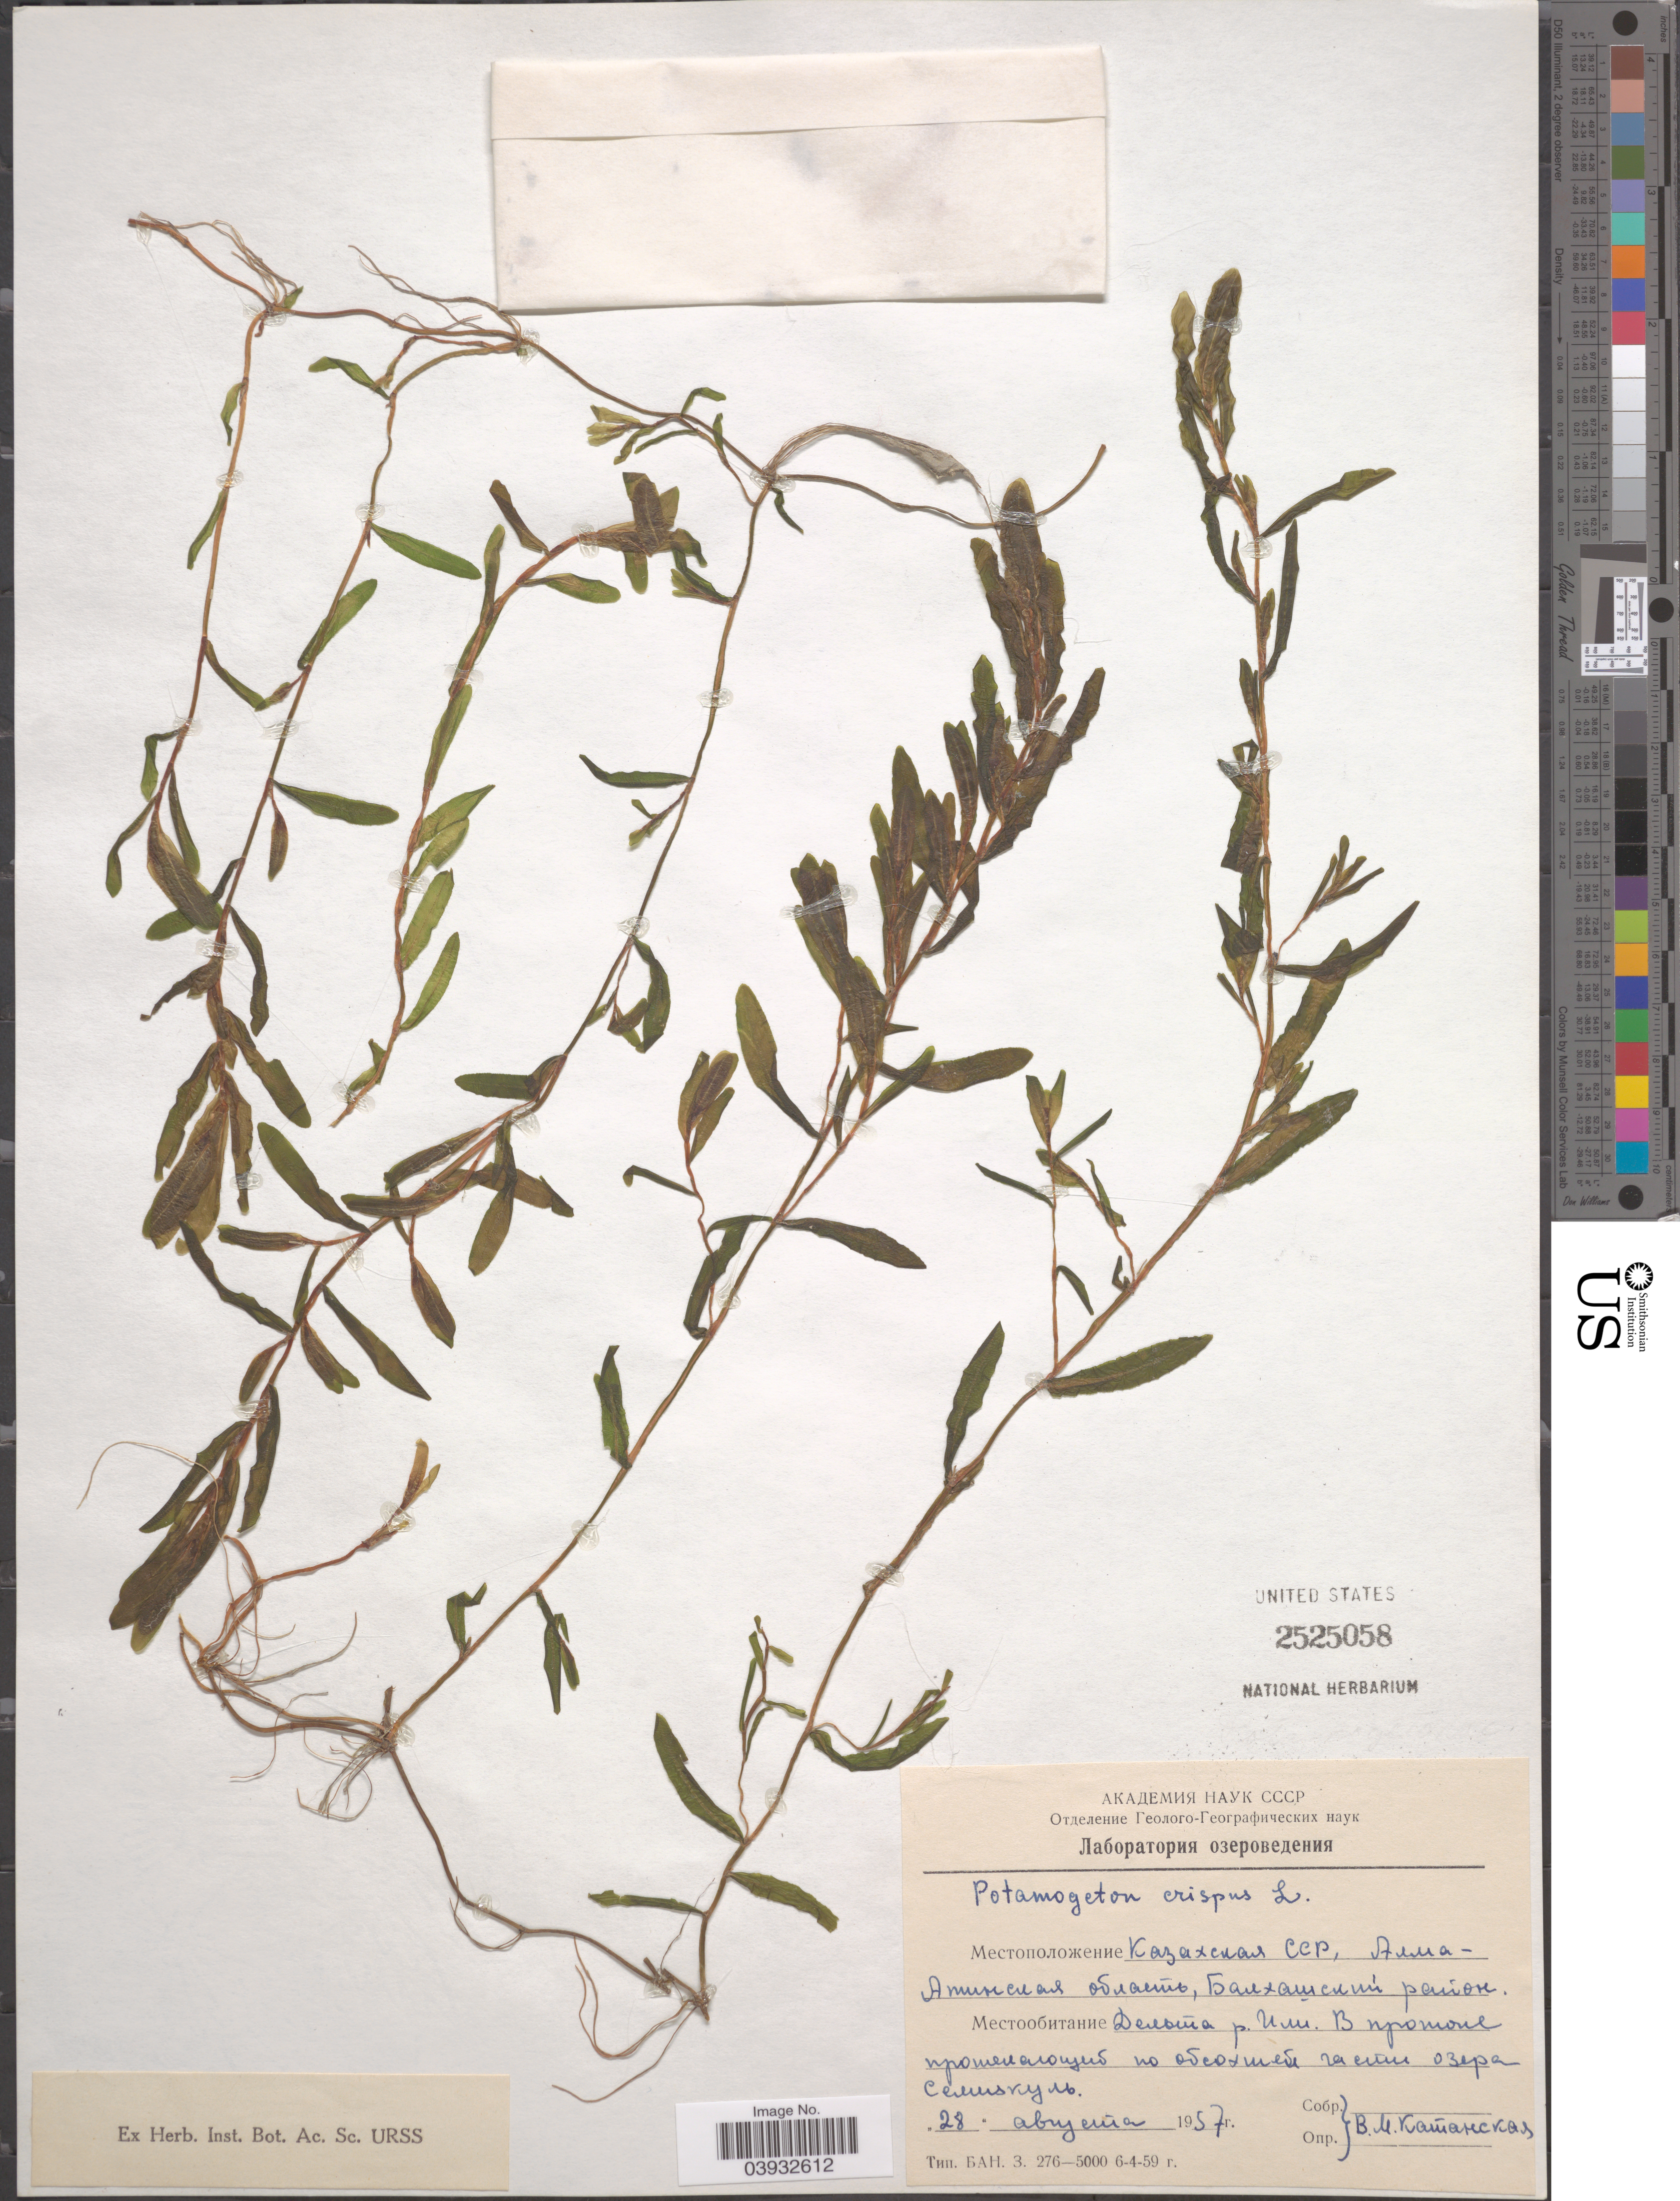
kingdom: Plantae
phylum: Tracheophyta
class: Liliopsida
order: Alismatales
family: Potamogetonaceae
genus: Potamogeton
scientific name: Potamogeton crispus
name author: L.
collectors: X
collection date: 1957-08-28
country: Kazakhstan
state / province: Almaty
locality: Balqash Aūdany, delta of river Ili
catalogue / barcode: US 2525058